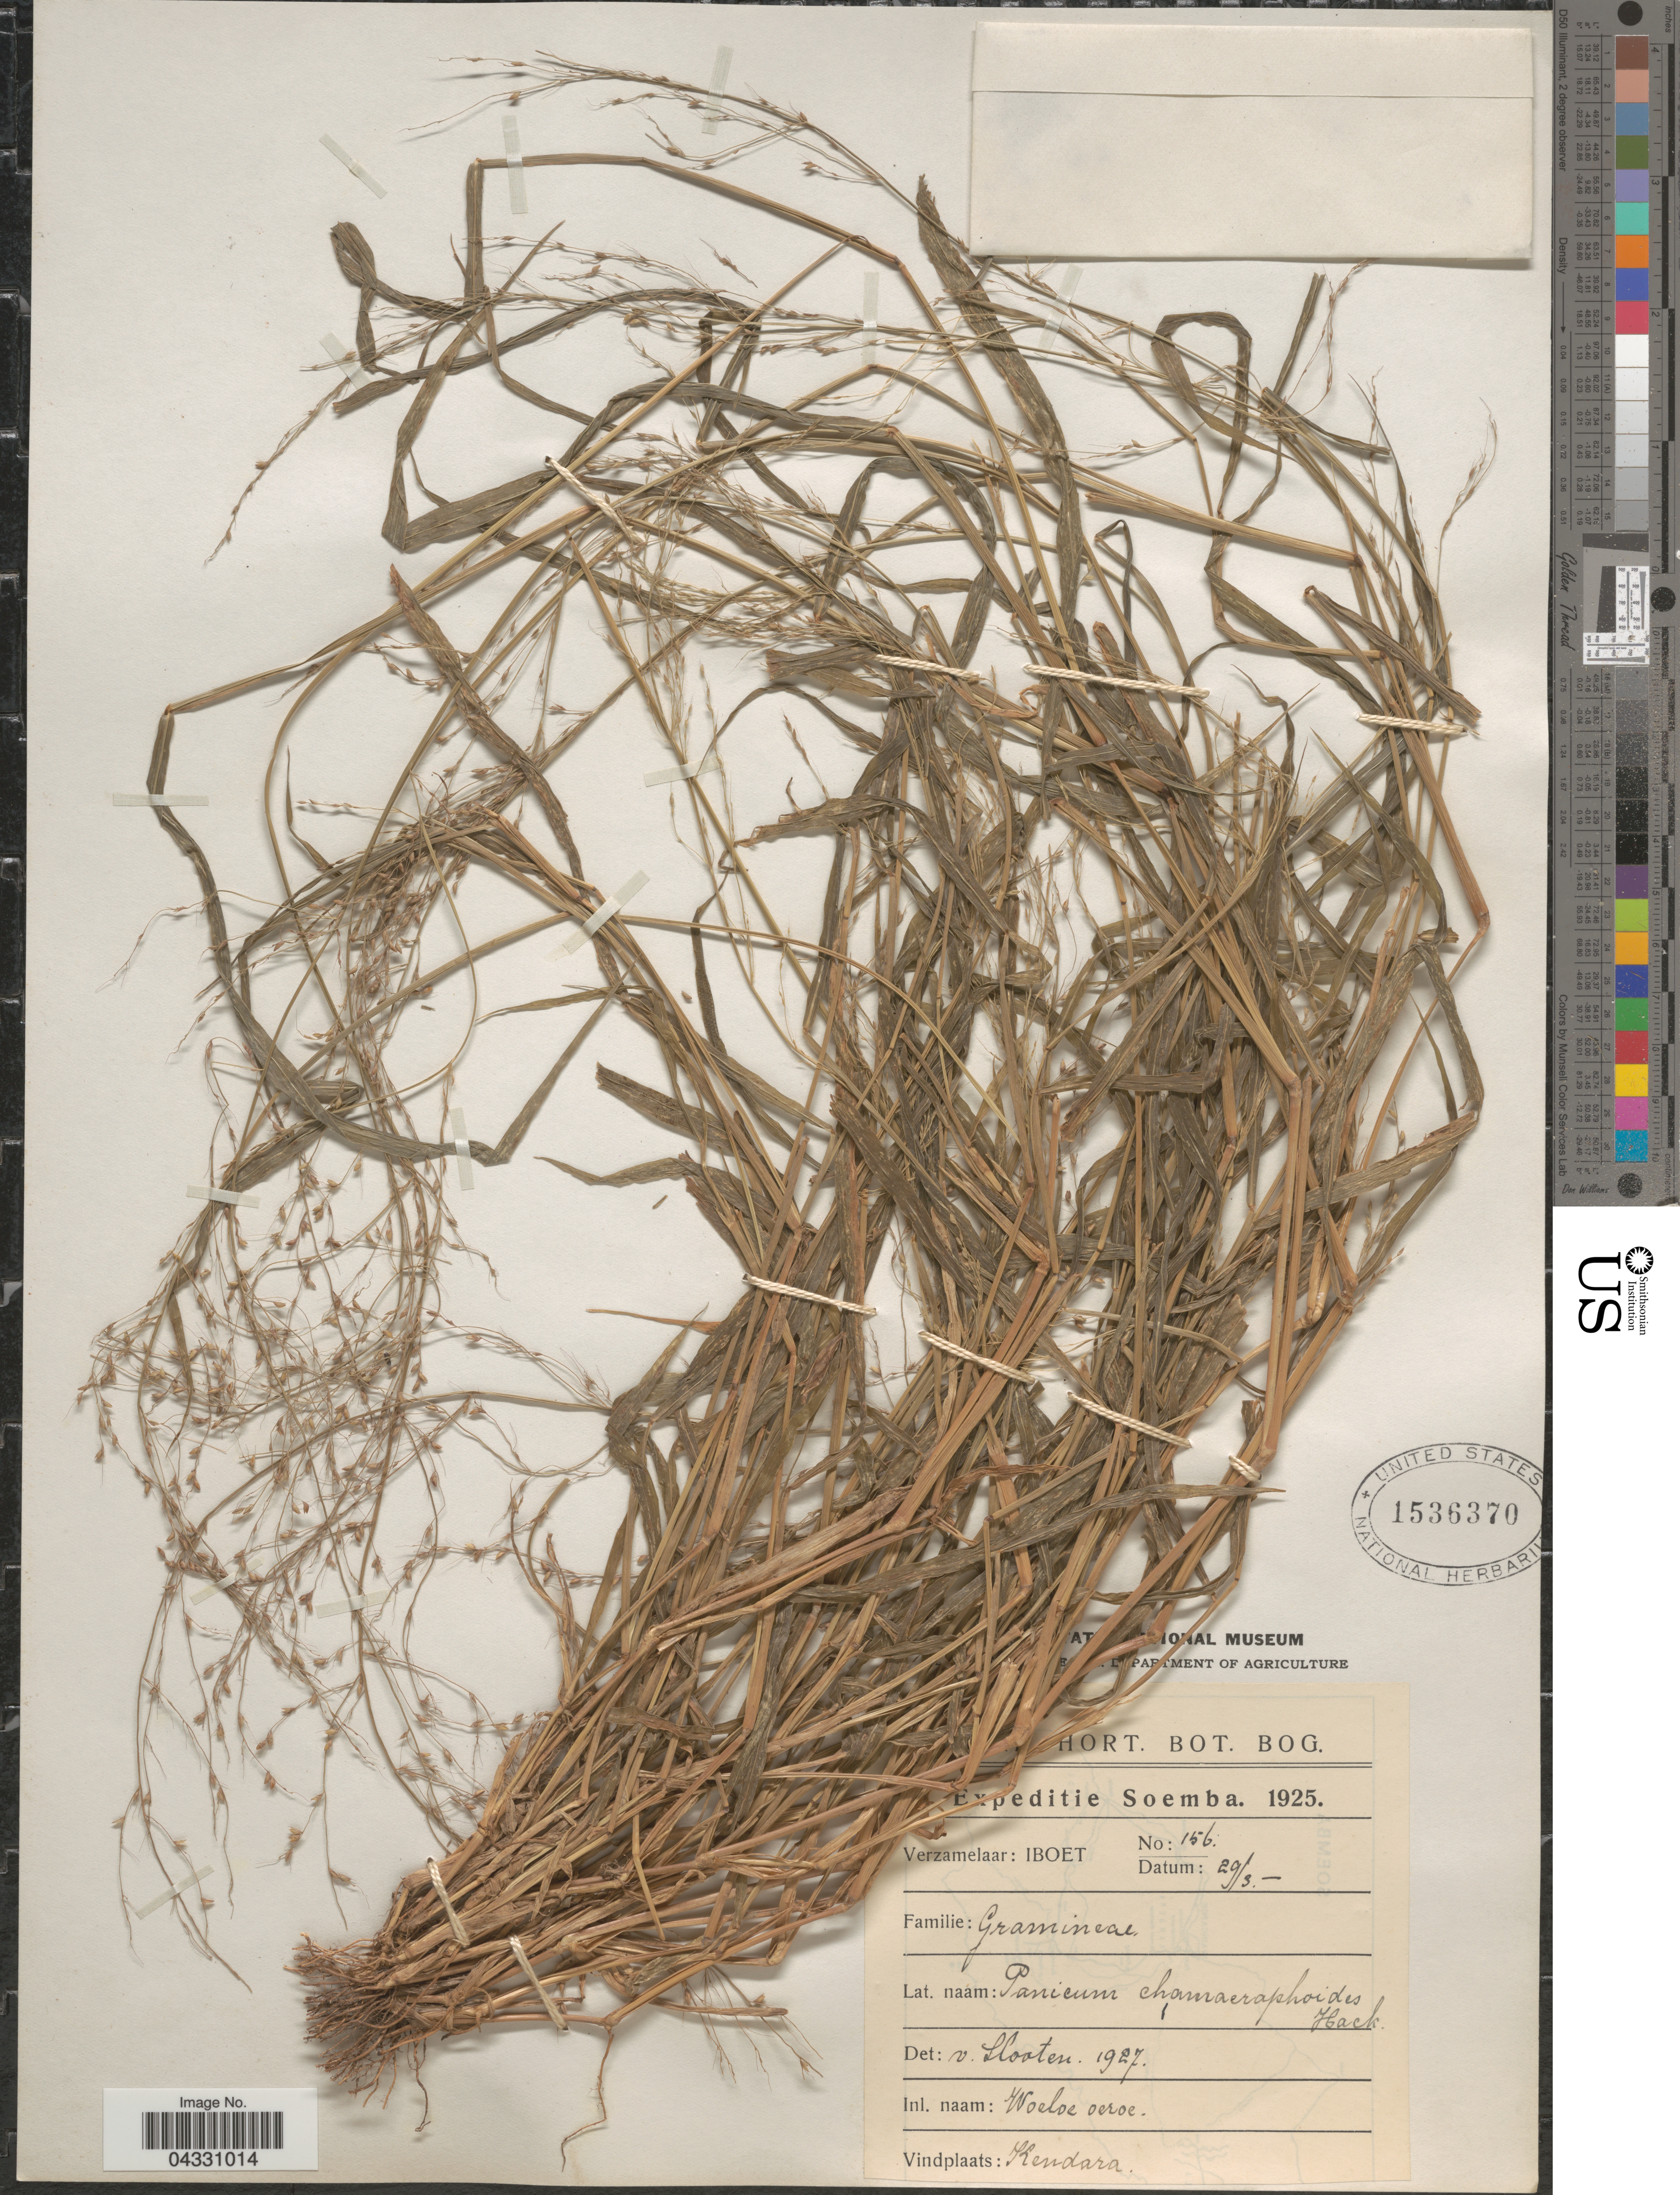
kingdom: Plantae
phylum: Tracheophyta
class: Liliopsida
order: Poales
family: Poaceae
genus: Setaria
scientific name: Setaria sp.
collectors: -. Iboet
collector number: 156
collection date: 1925-03-29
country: Indonesia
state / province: Nusa Tenggara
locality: E [illegible text]peditie Soemba. 1925. Kendara.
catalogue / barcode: US 1536370